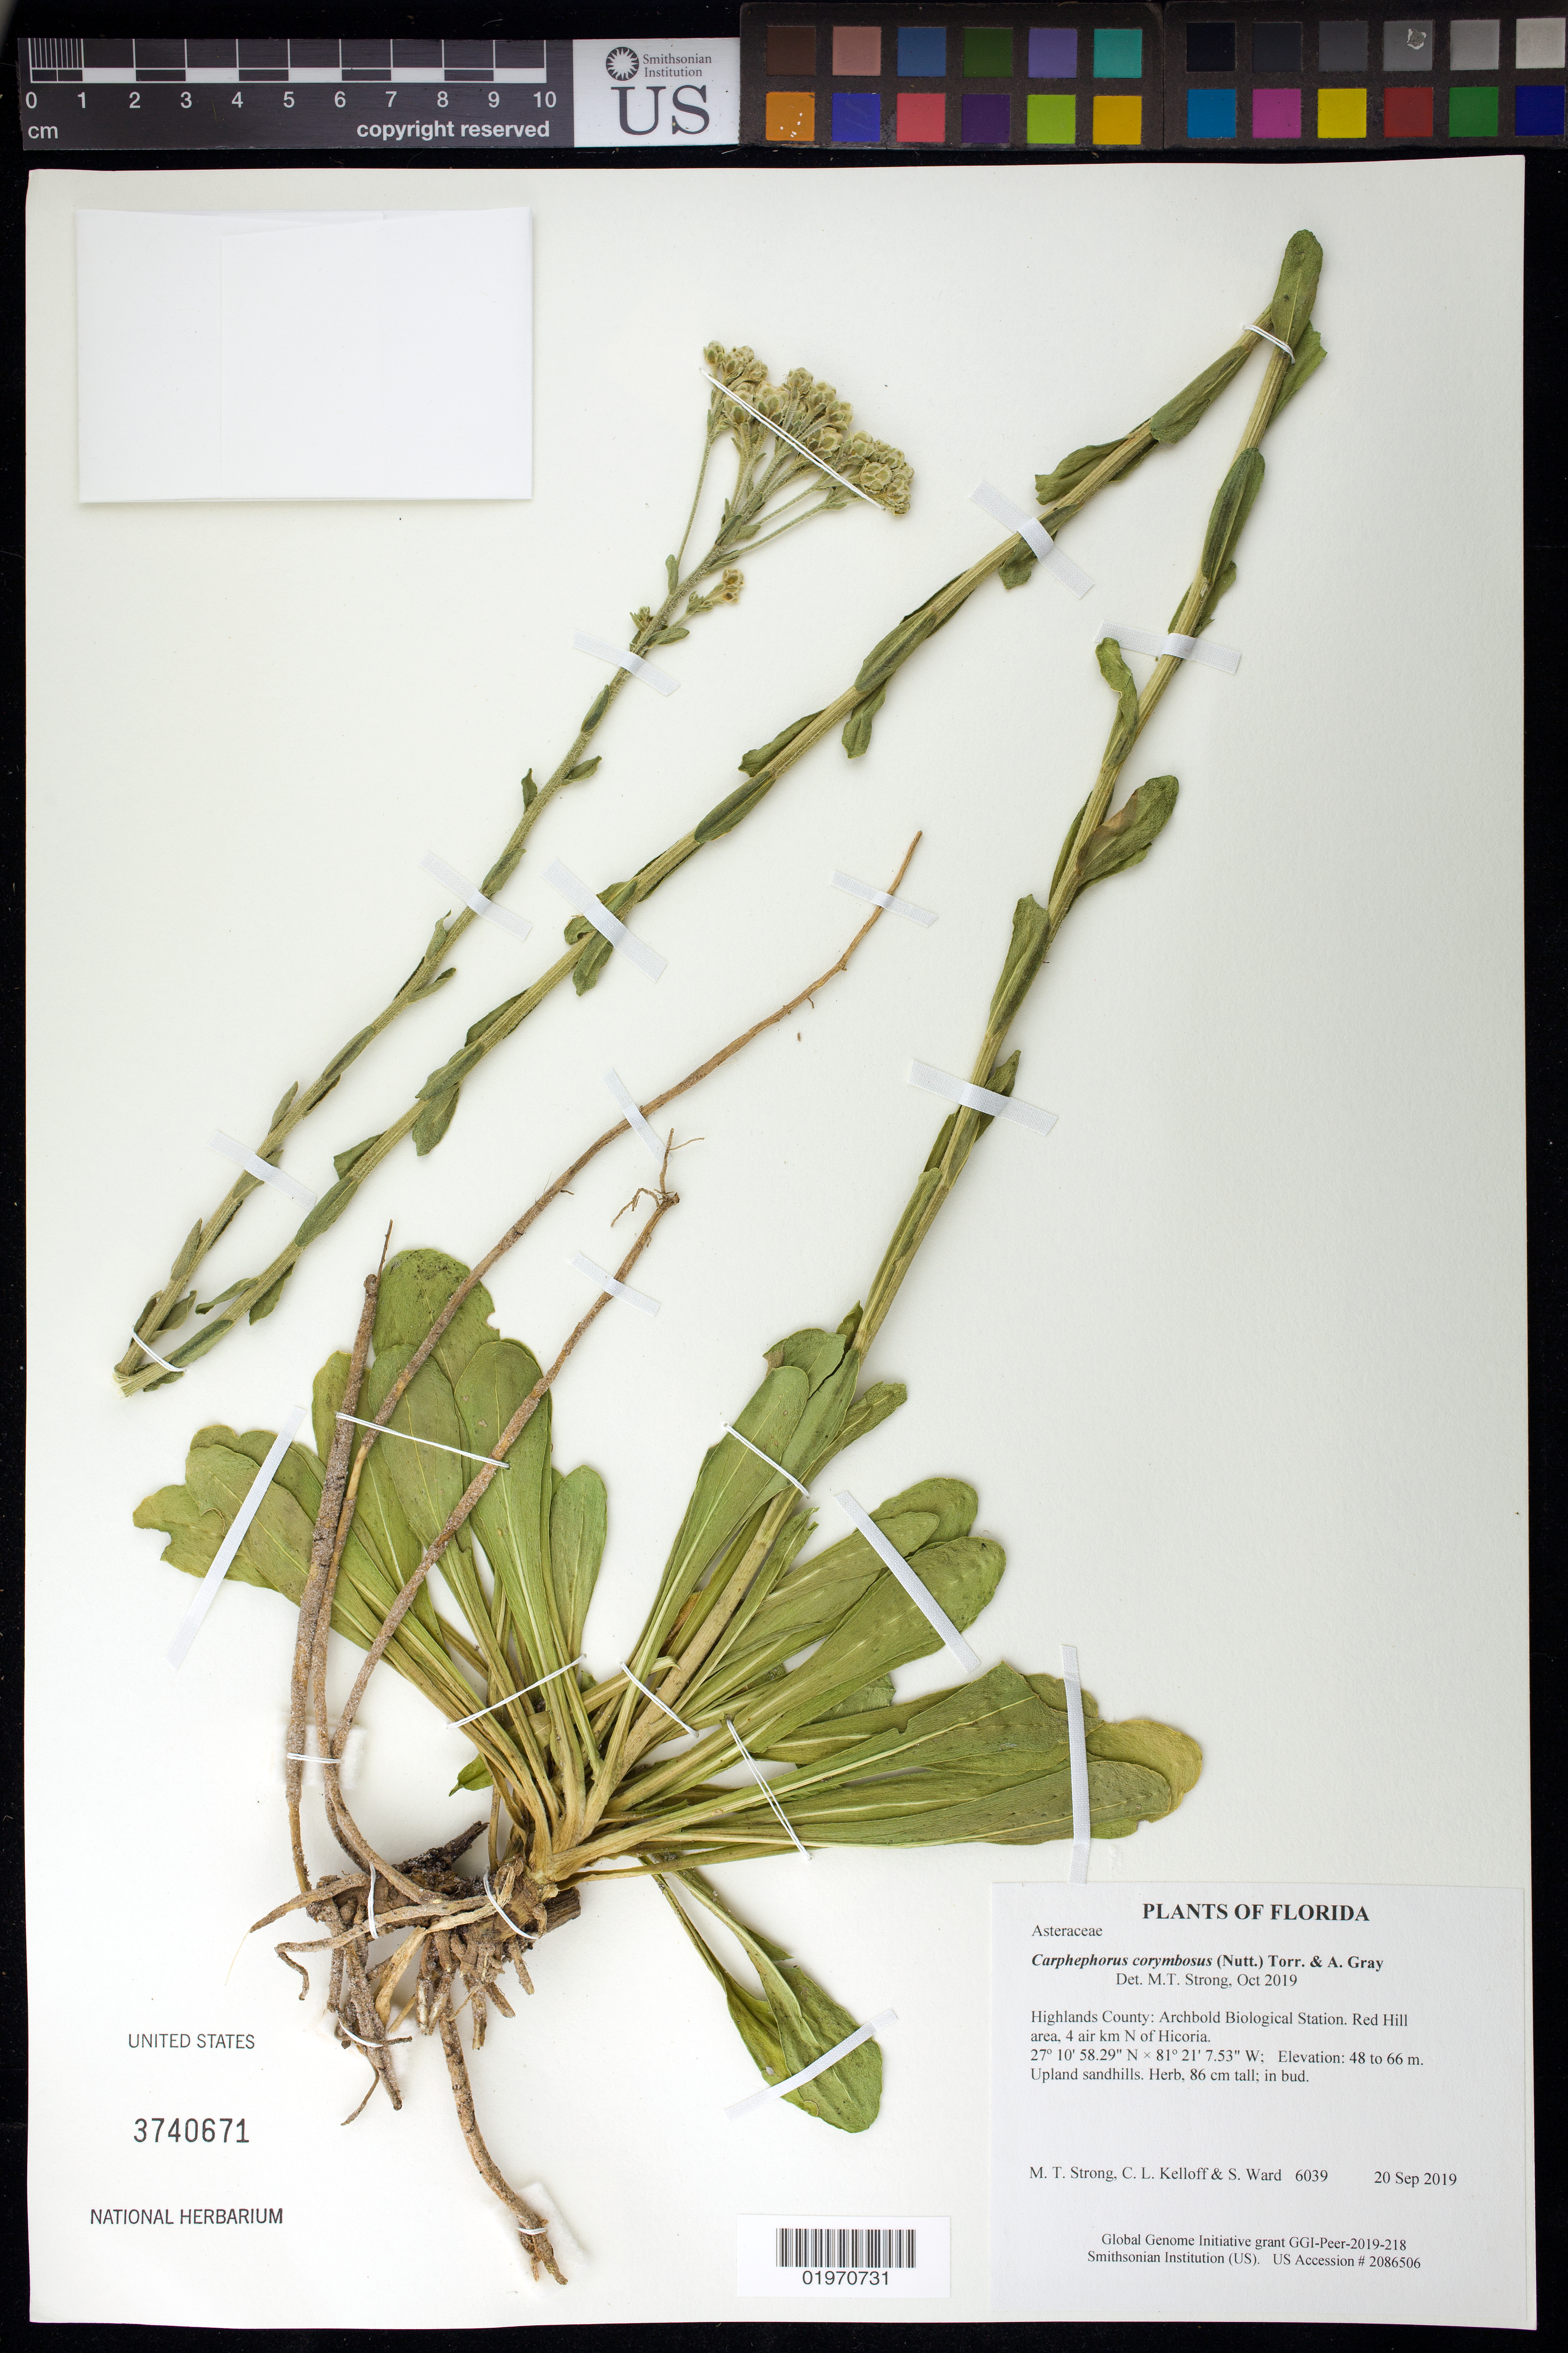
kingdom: Plantae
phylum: Tracheophyta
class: Magnoliopsida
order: Asterales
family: Asteraceae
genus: Carphephorus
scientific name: Carphephorus corymbosus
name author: (Nutt.) Torr. & A. Gray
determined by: Strong, Mark T., (BOT), Smithsonian Institution - National Museum of Natural History (UNITED STATES)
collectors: M. T. Strong, C. L. Kelloff & S. Ward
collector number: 6039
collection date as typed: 20 Sep 2019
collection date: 2019-09-20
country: United States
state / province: Florida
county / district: Highlands County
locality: Archbold Biological Station. Red Hill area, 4 air km N of Hicoria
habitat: Upland sandhills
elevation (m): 48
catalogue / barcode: US 3740671